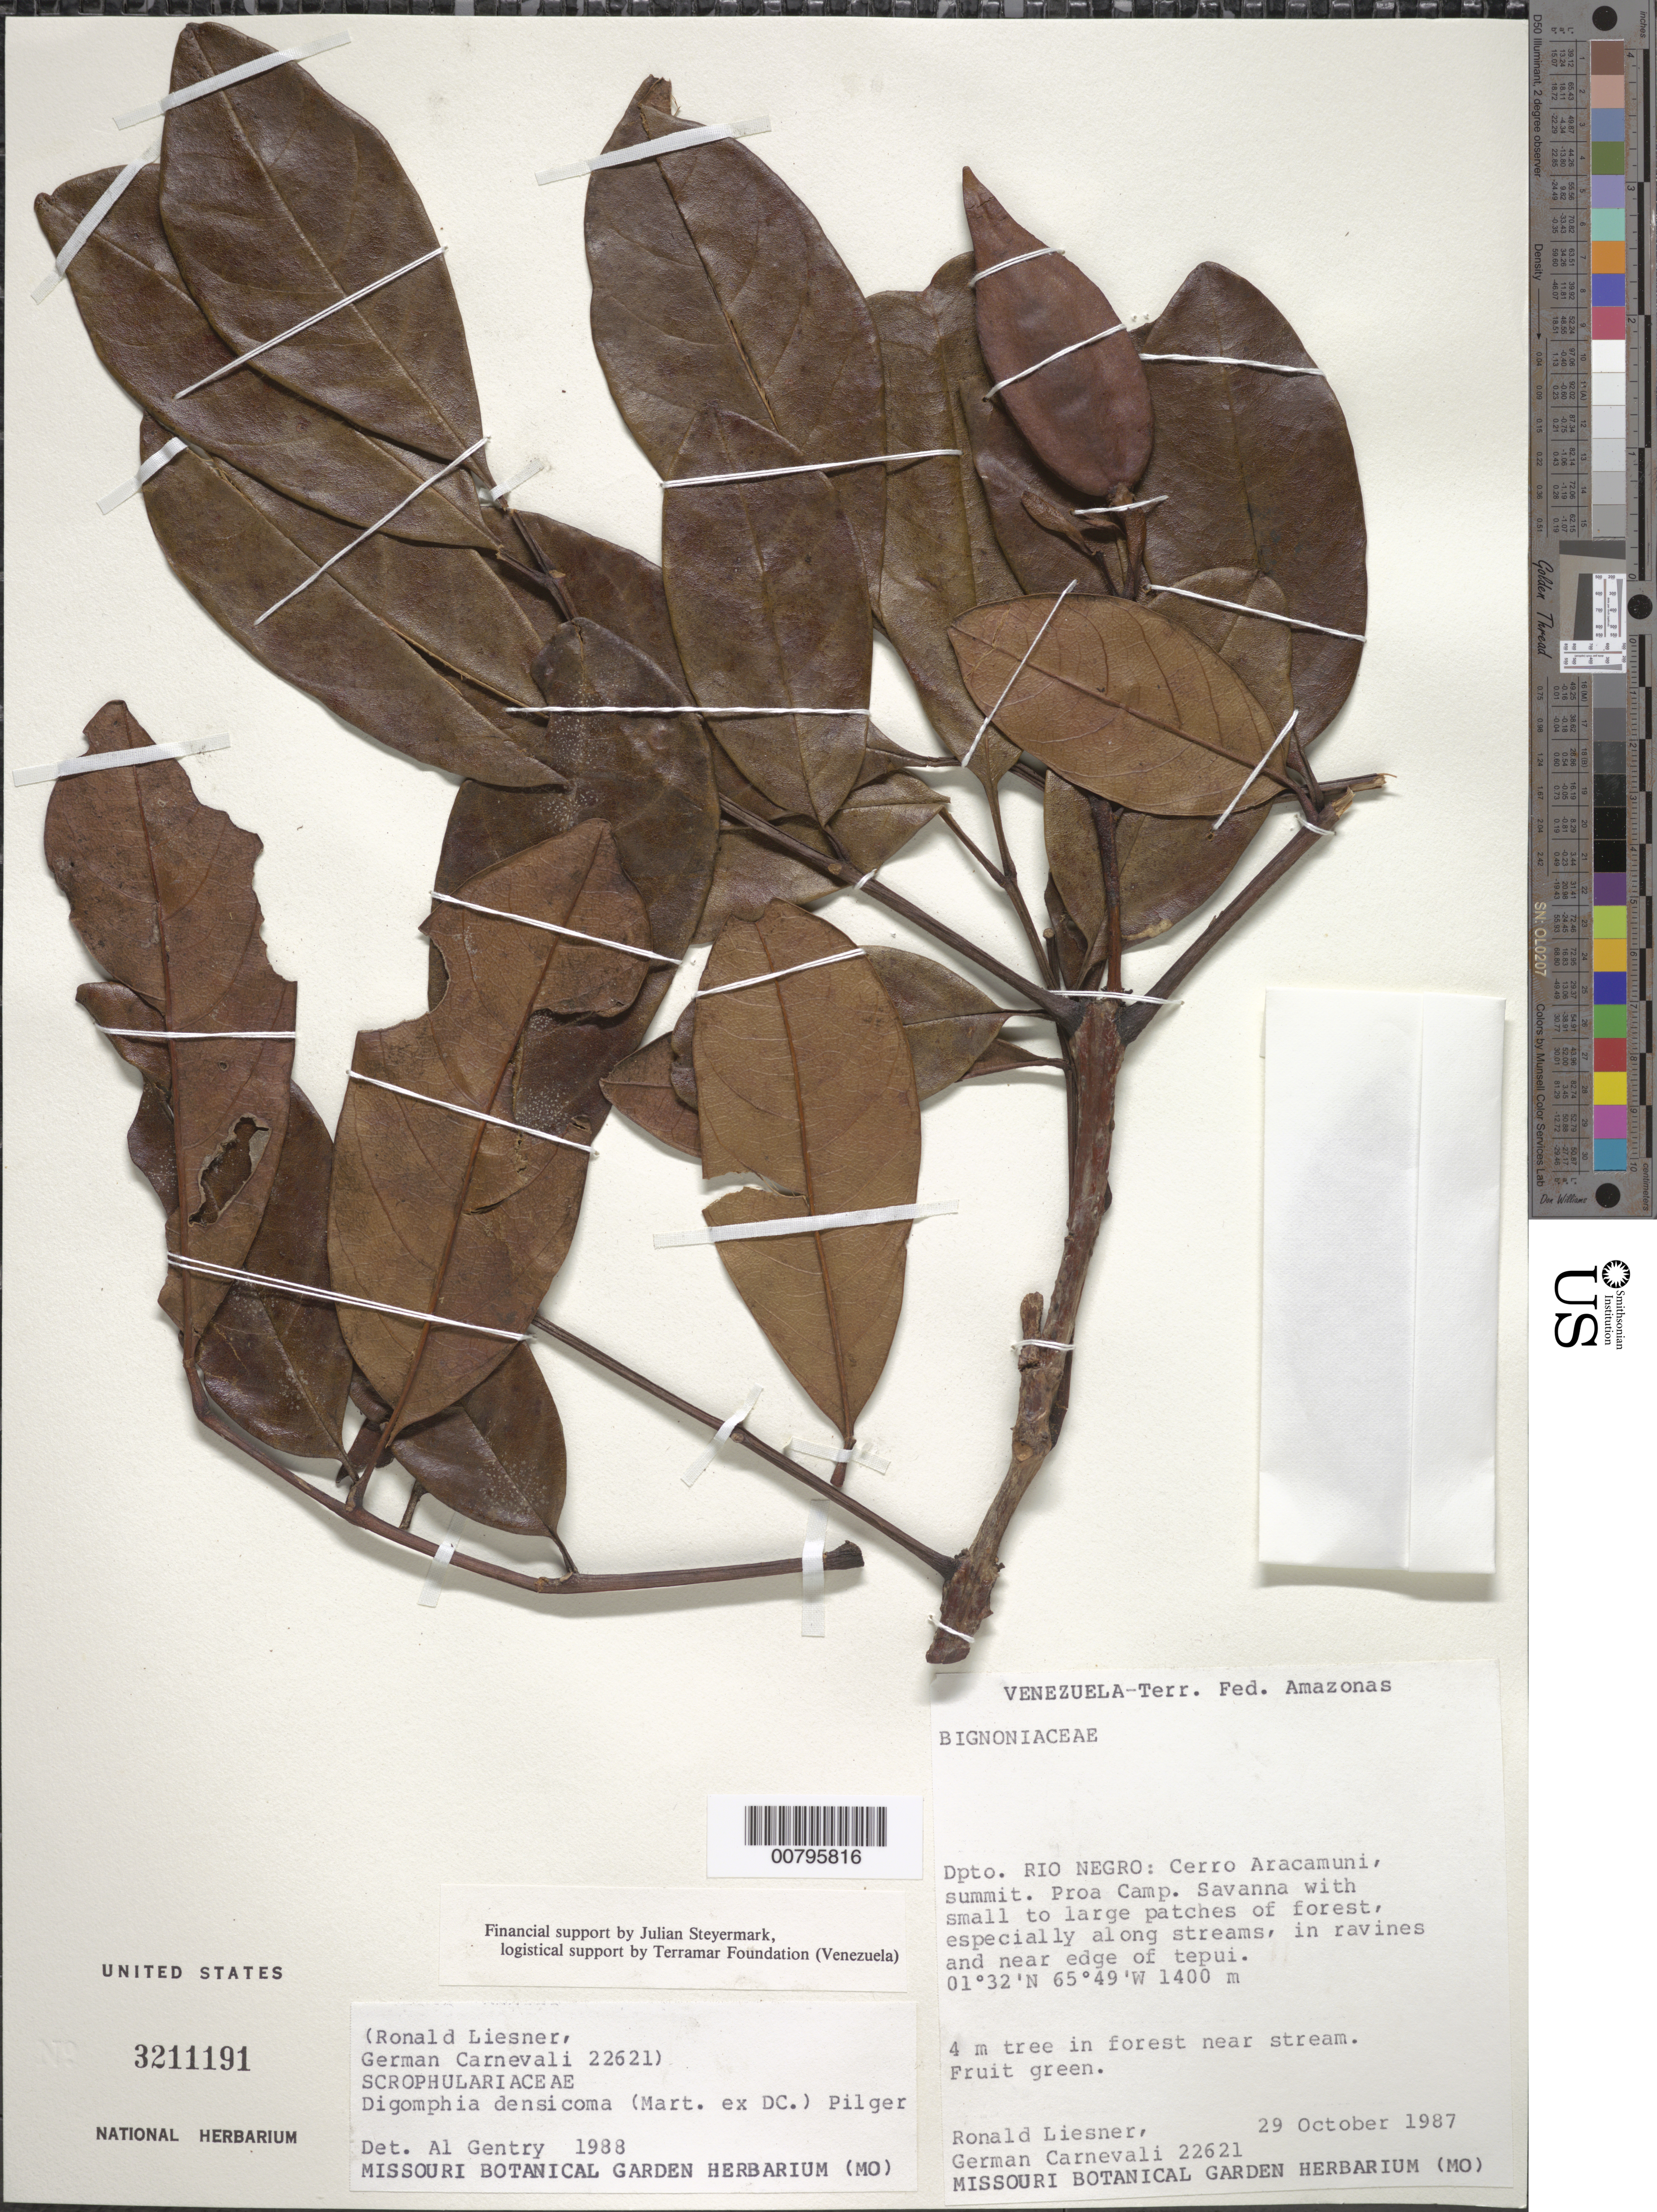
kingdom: Plantae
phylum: Tracheophyta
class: Magnoliopsida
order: Lamiales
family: Bignoniaceae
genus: Digomphia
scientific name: Digomphia densicoma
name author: (Mart. ex DC.) Pilg.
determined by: Gentry, A. H.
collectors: R. L. Liesner & G. Carnevali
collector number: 22621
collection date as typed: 29-Oct-87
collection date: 1987-10-29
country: Venezuela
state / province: Amazonas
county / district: Río Negro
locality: Cerro Aracamuni, summit; Proa camp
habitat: Savanna with small to large patches of forest, especially along streams, in ravines and near edge of tepui; edge of forest (in forest near stream)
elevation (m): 1400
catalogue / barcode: US 3211191